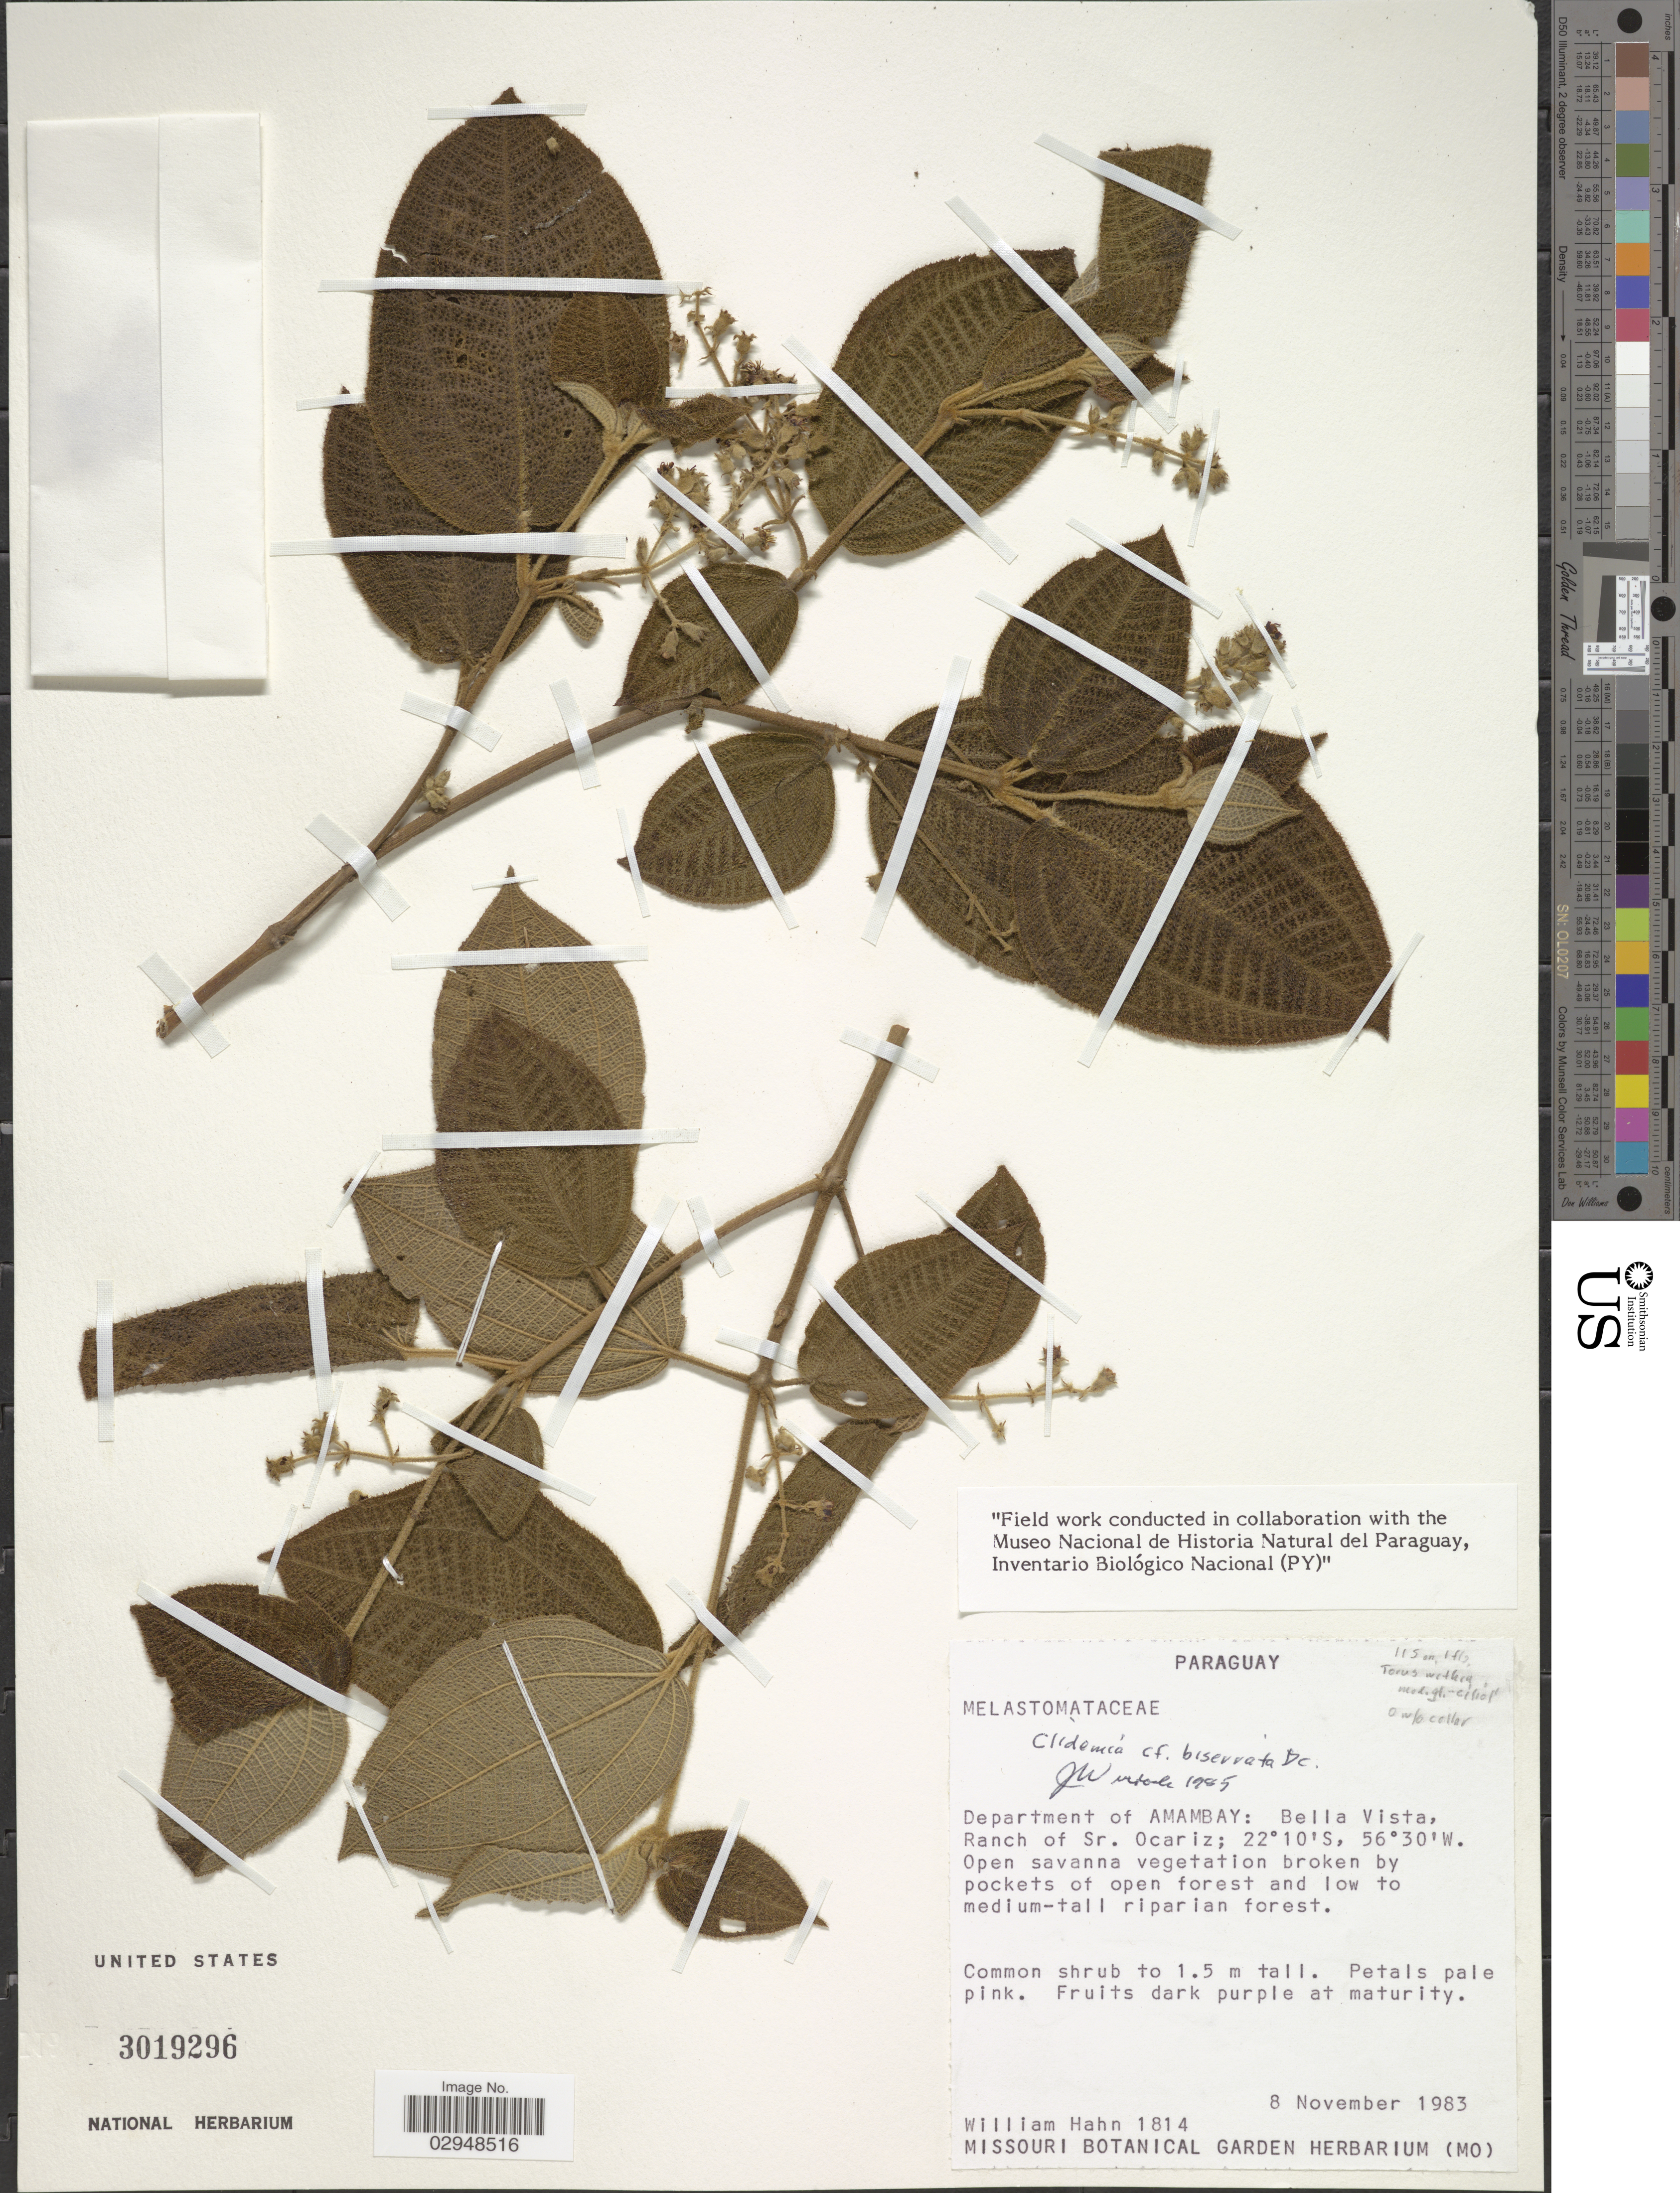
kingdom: Plantae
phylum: Tracheophyta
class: Magnoliopsida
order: Myrtales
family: Melastomataceae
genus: Clidemia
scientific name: Clidemia biserrata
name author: DC.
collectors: W. Hahn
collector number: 1814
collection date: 1983-11-08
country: Paraguay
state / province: Amambay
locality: Department of Amambay: Bella Vista, Ranch of Sr. Ocariz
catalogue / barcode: US 3019296